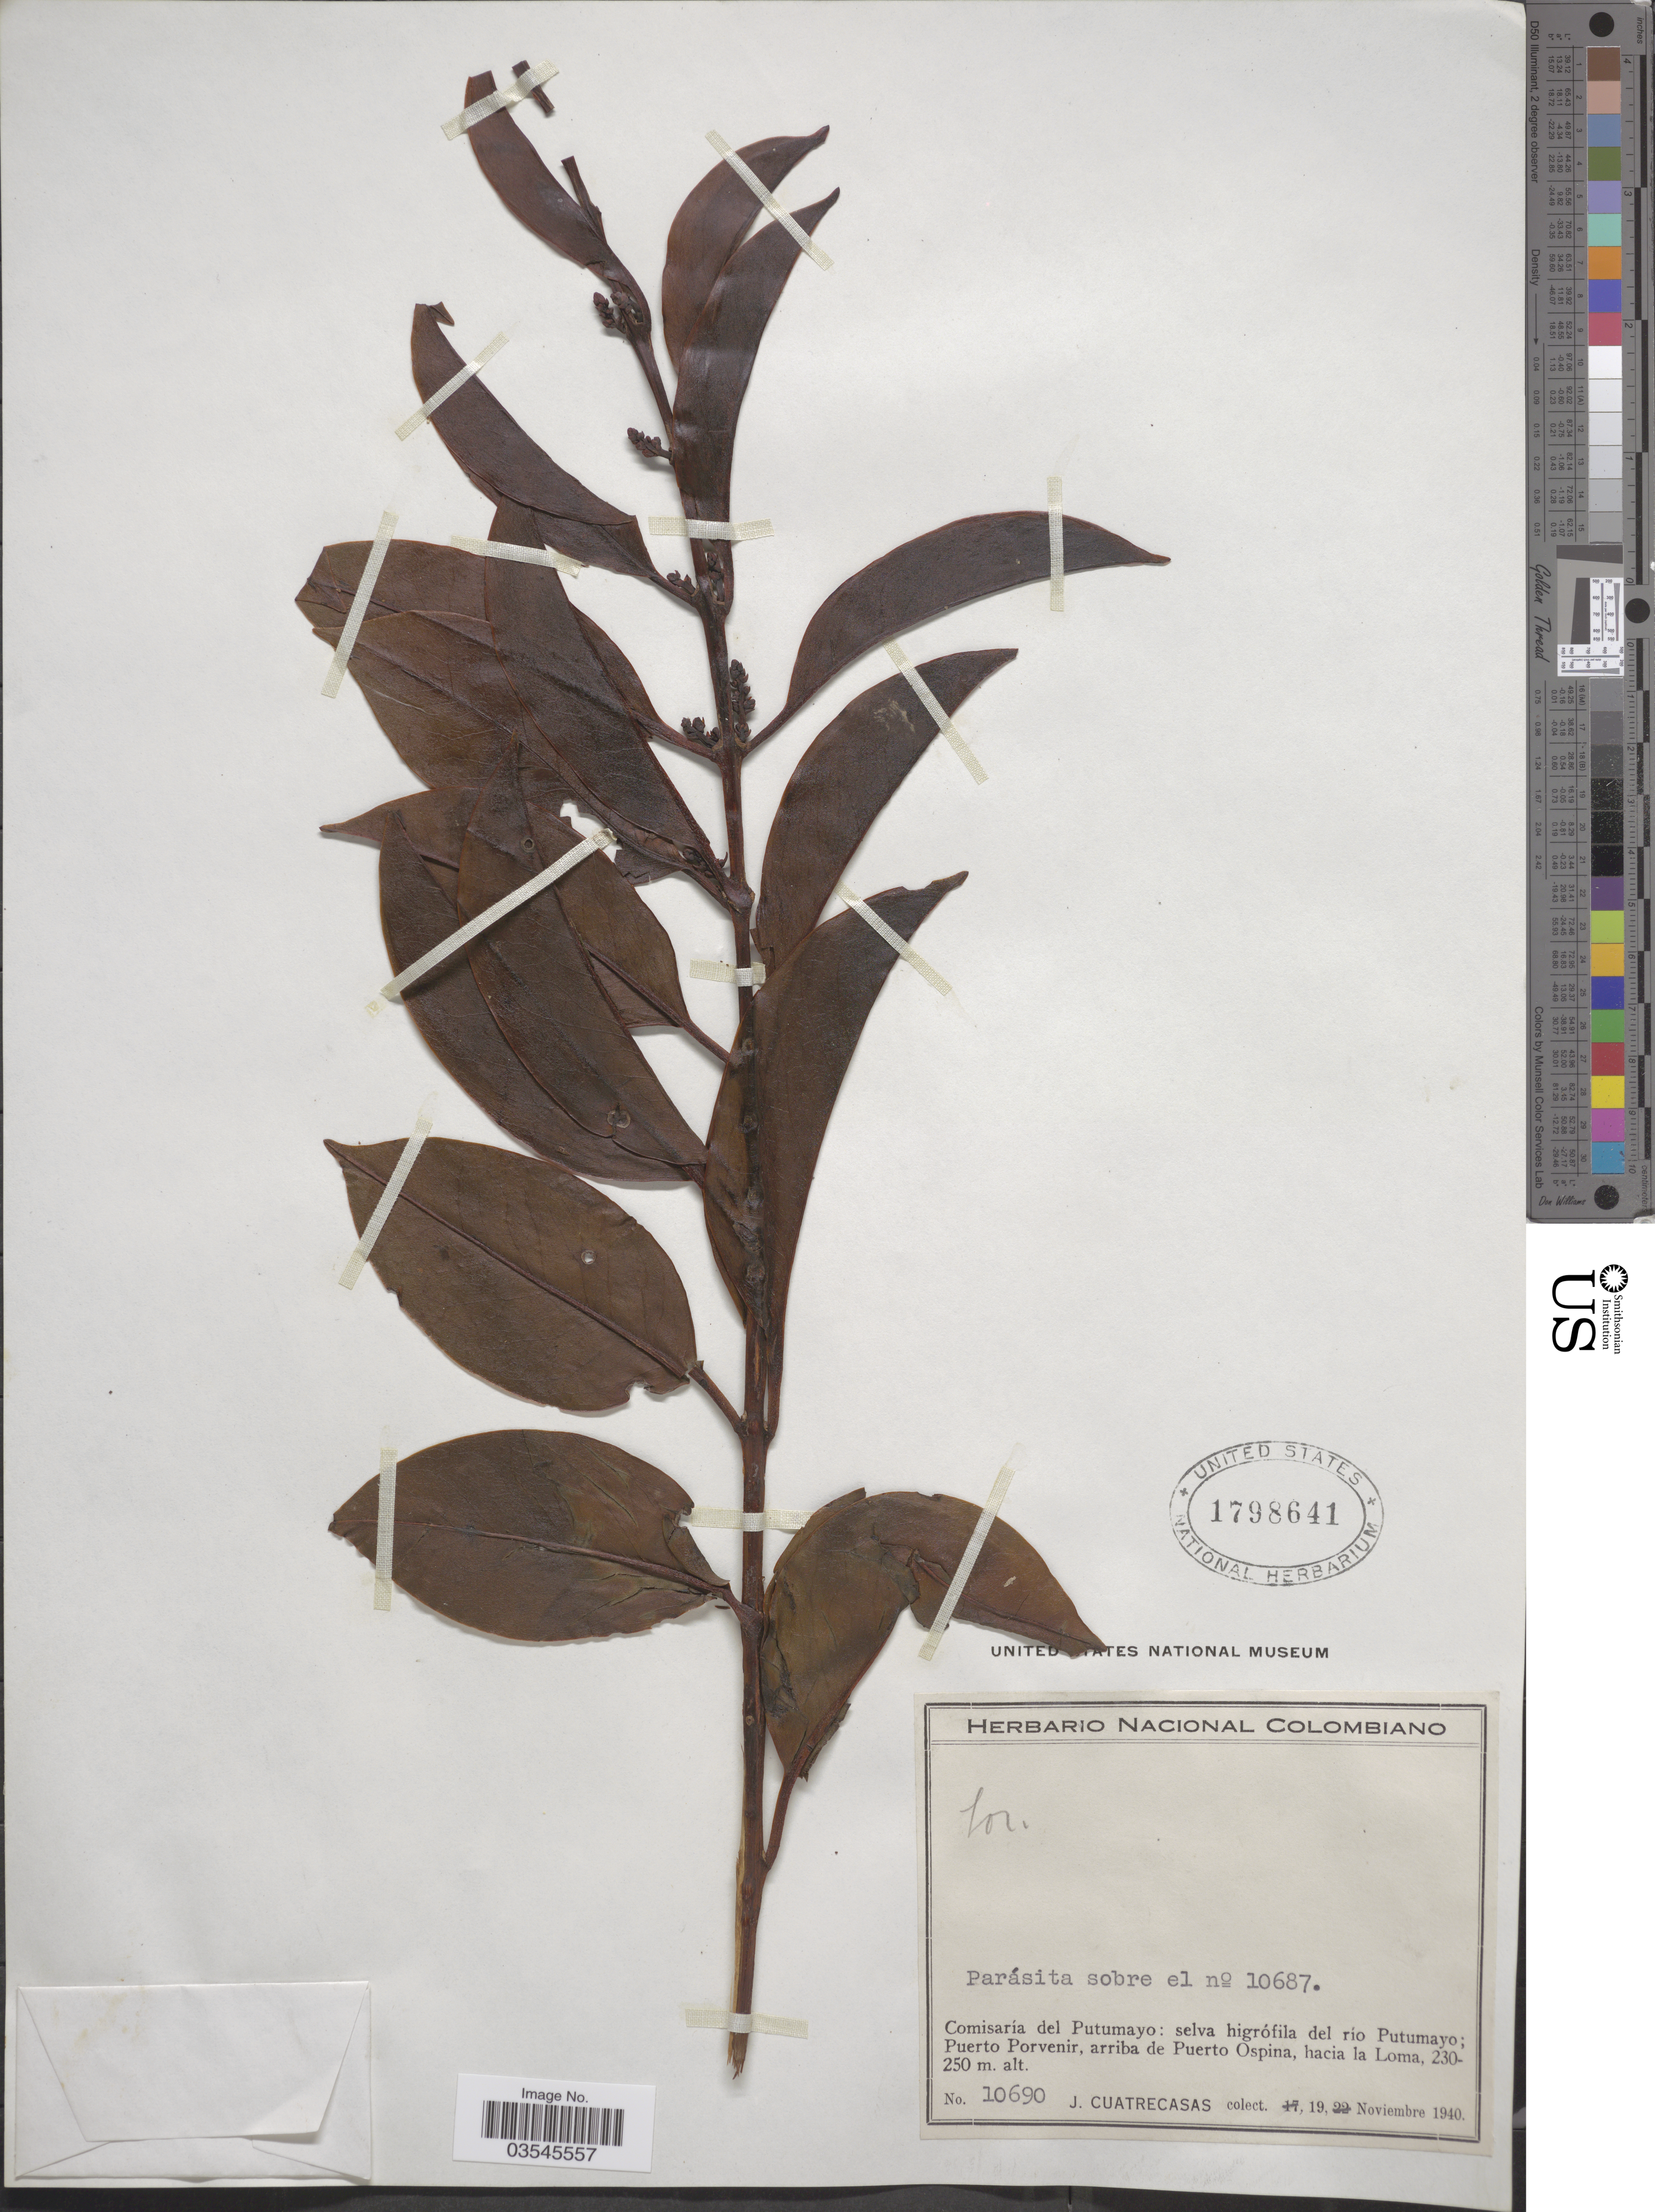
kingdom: Plantae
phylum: Tracheophyta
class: Magnoliopsida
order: Santalales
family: Loranthaceae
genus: Struthanthus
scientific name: Struthanthus sp.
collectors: J. Cuatrecasas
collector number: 10690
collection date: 1940-11-19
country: Colombia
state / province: Putumayo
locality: Comisaría del Putumayo: selva higrófila del río Putumayo; Puerto Porvenir, arriba de Puerto Ospina, hacia la Loma.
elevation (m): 230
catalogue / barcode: US 1798641